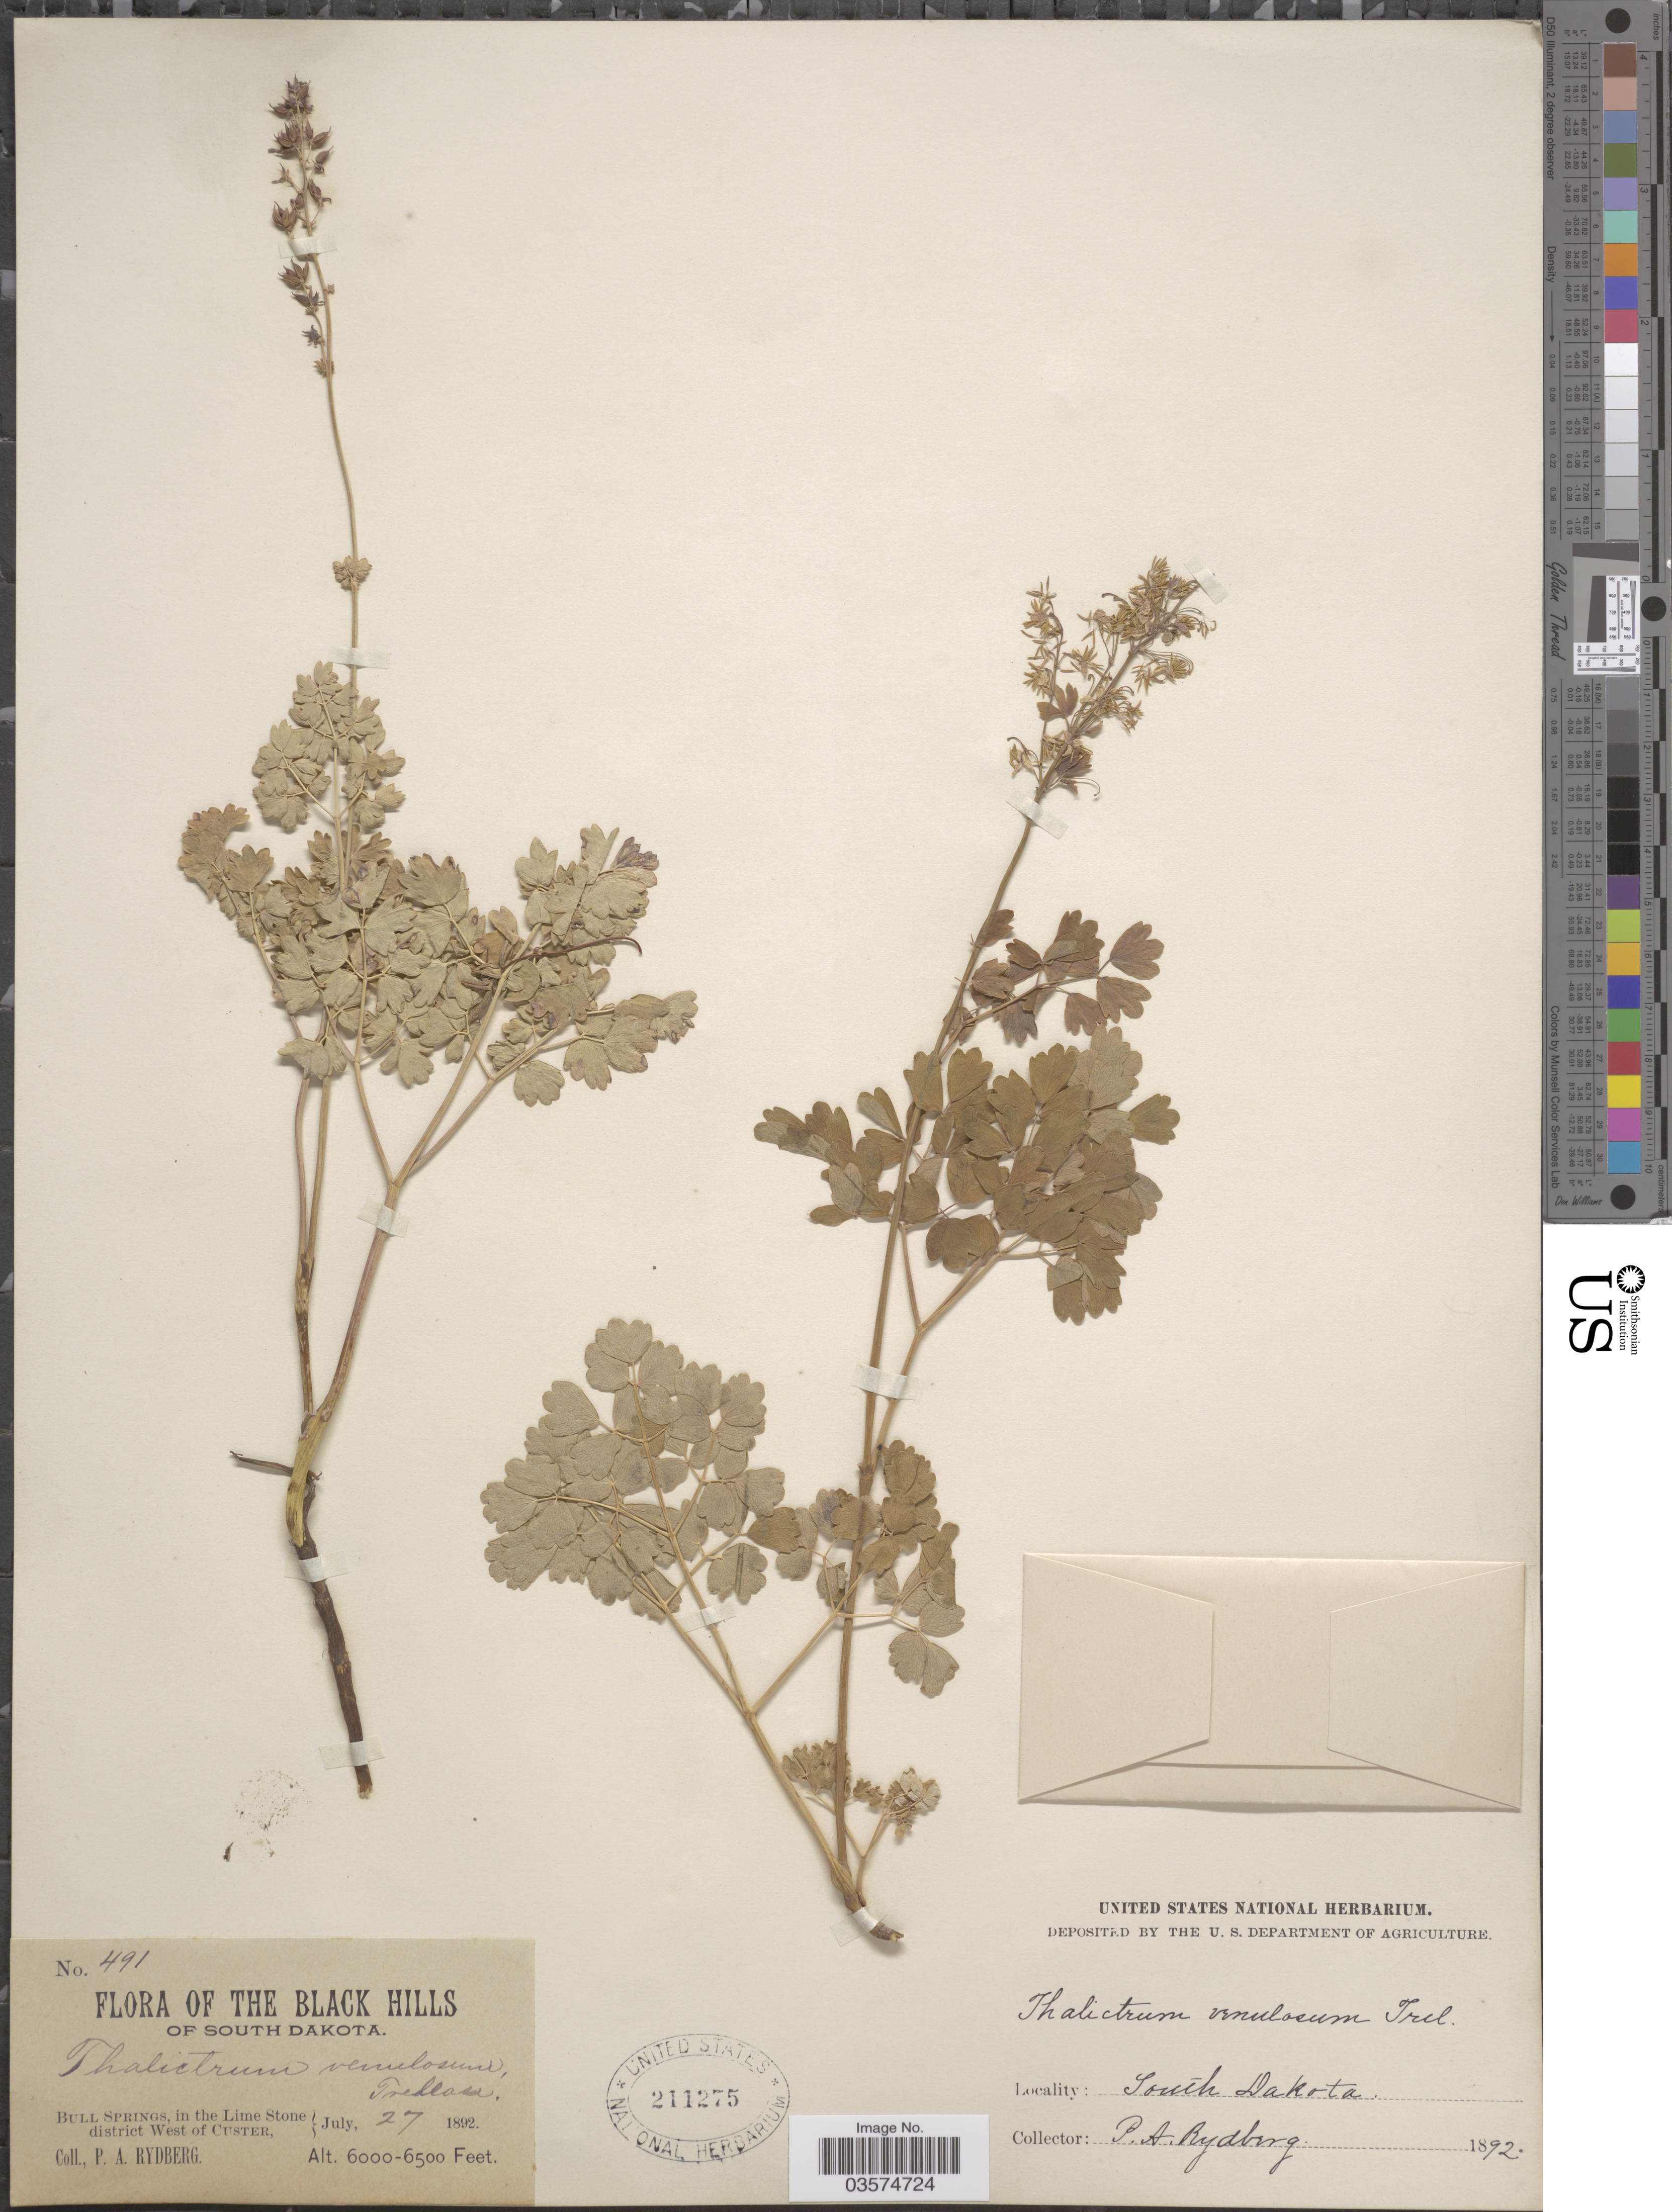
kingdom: Plantae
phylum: Tracheophyta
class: Magnoliopsida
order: Ranunculales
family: Ranunculaceae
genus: Thalictrum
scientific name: Thalictrum venulosum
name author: Trel.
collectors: P. A. Rydberg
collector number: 491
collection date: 1892-07-27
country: United States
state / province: South Dakota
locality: The Black Hills. Bull Springs, in the Lime Stone district West of Custer.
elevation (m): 1829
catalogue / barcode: US 211275